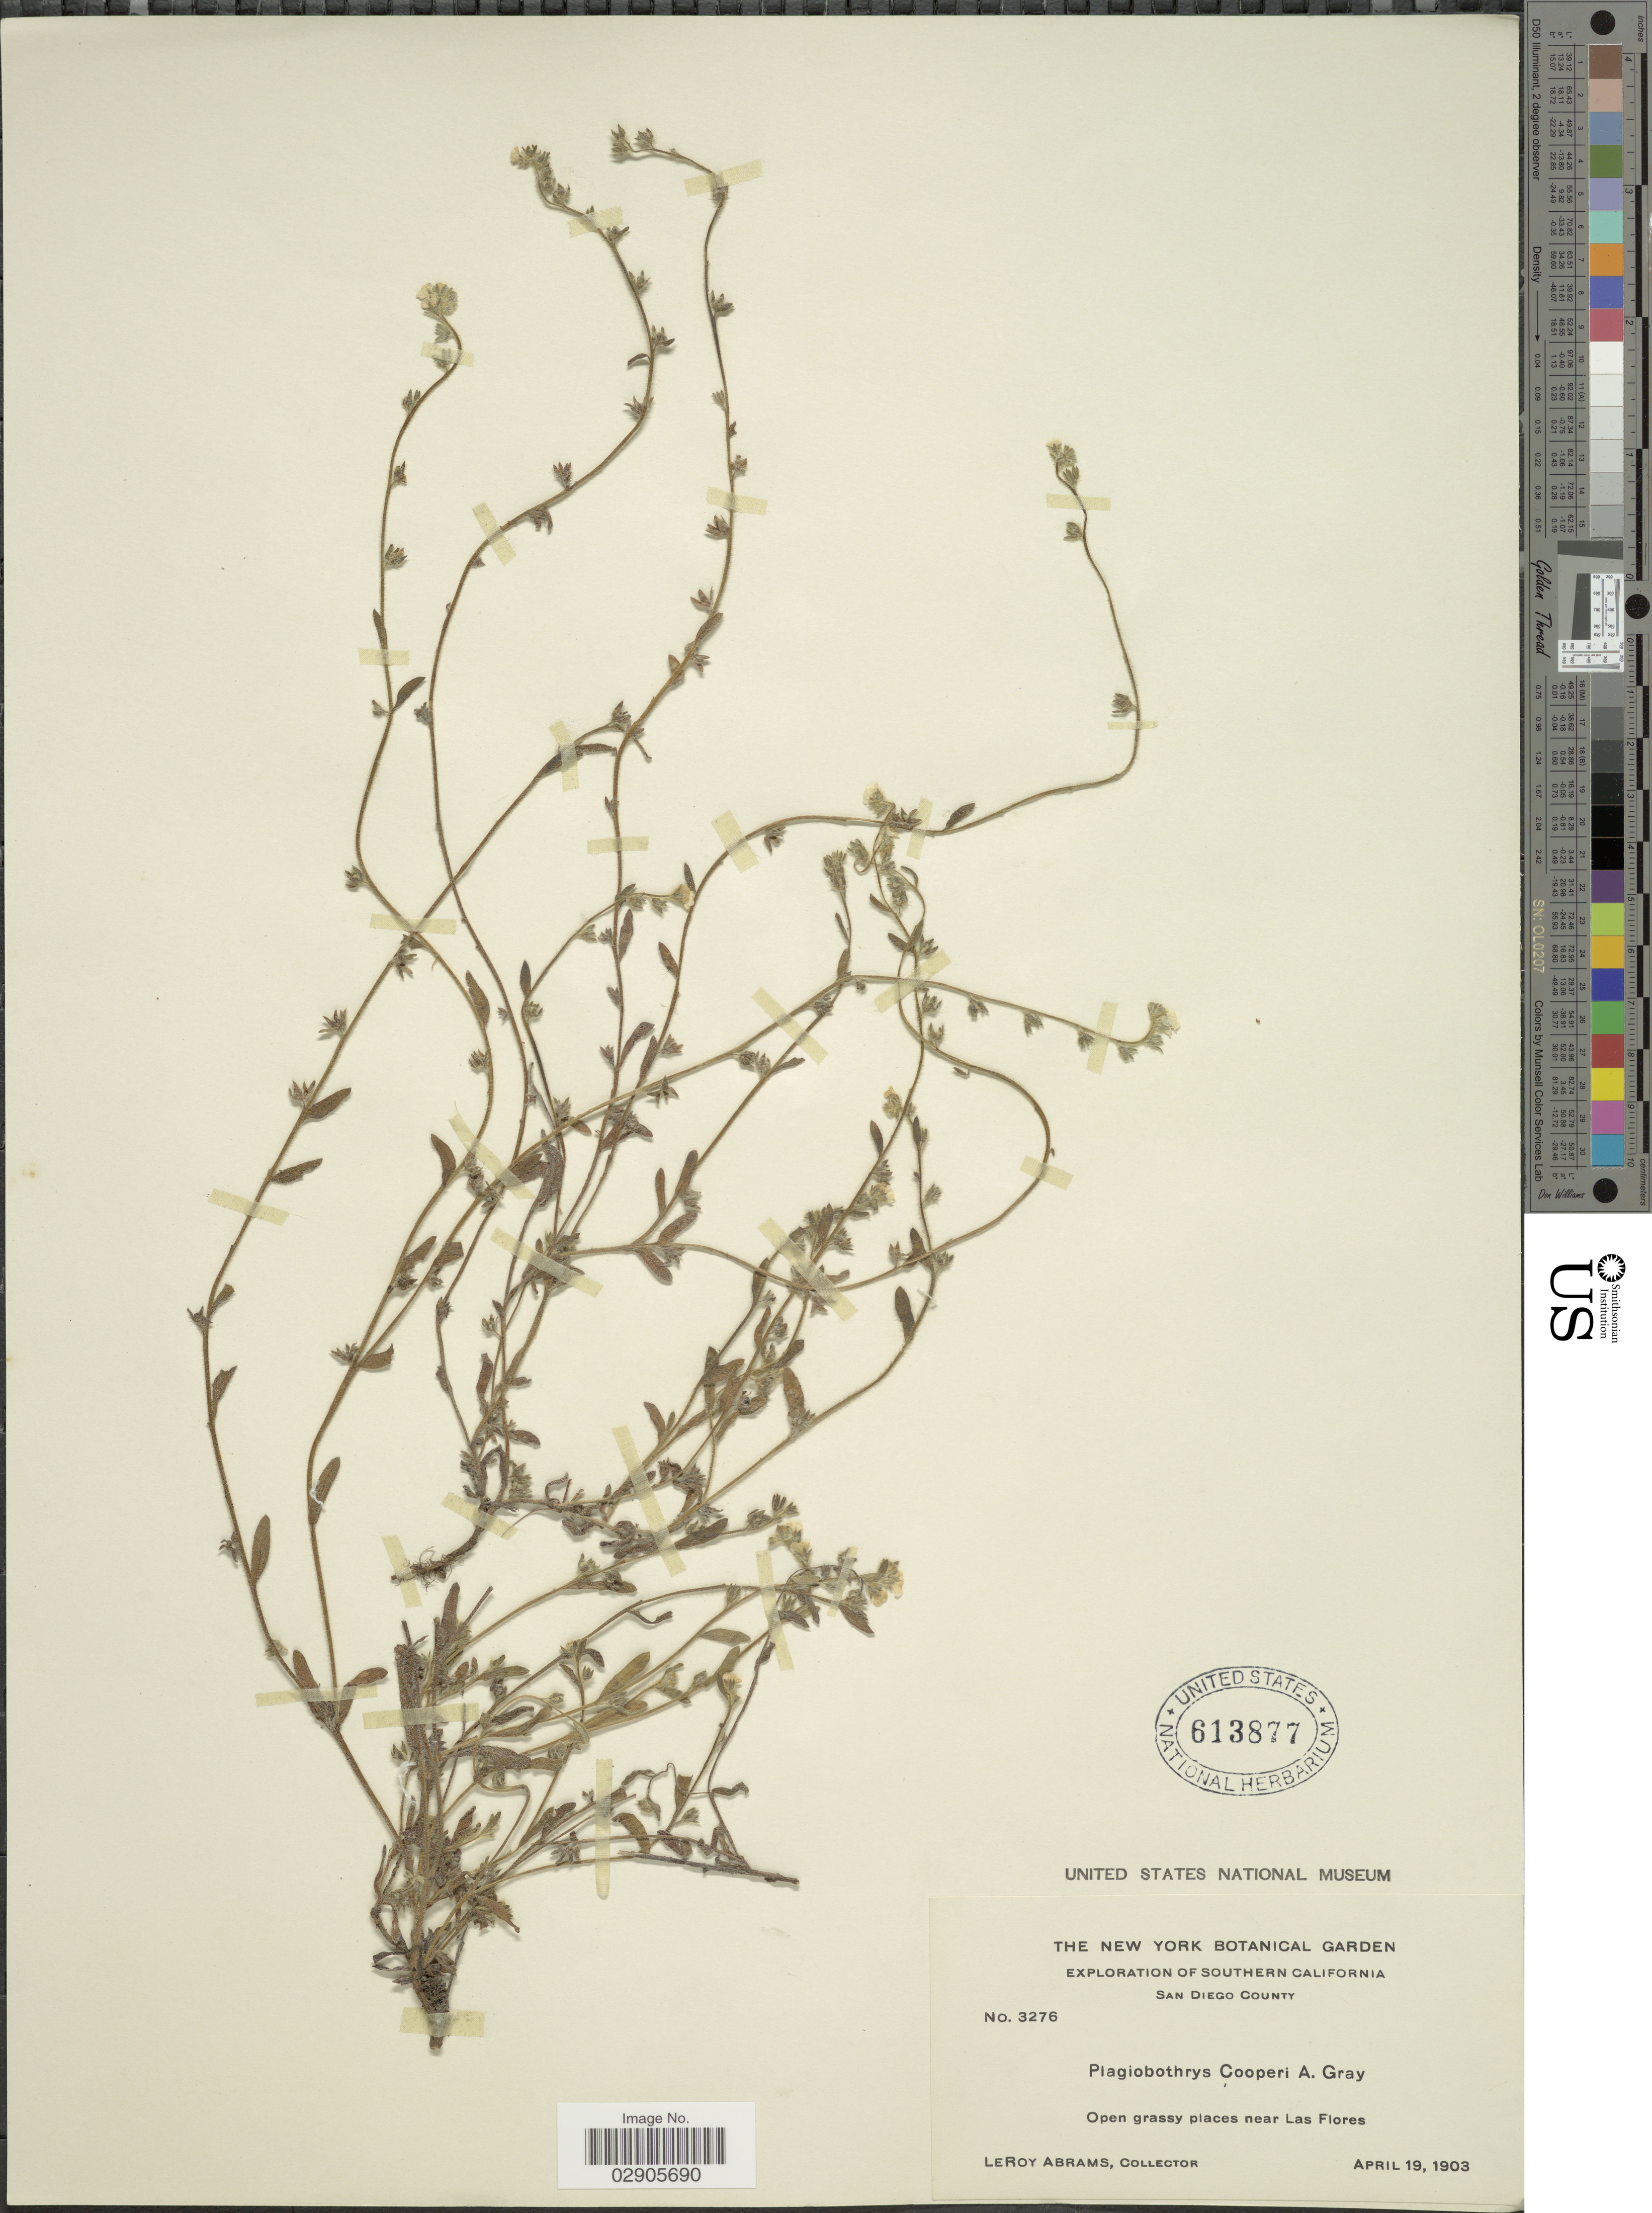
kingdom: Plantae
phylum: Tracheophyta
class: Magnoliopsida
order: Boraginales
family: Boraginaceae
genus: Plagiobothrys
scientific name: Plagiobothrys cooperi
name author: A. Gray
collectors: L. Abrams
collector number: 3276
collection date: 1903-04-19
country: United States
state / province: California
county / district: San Diego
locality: Southern California. San Diego County. Open grassy places near Las Flores.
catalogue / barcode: US 613877